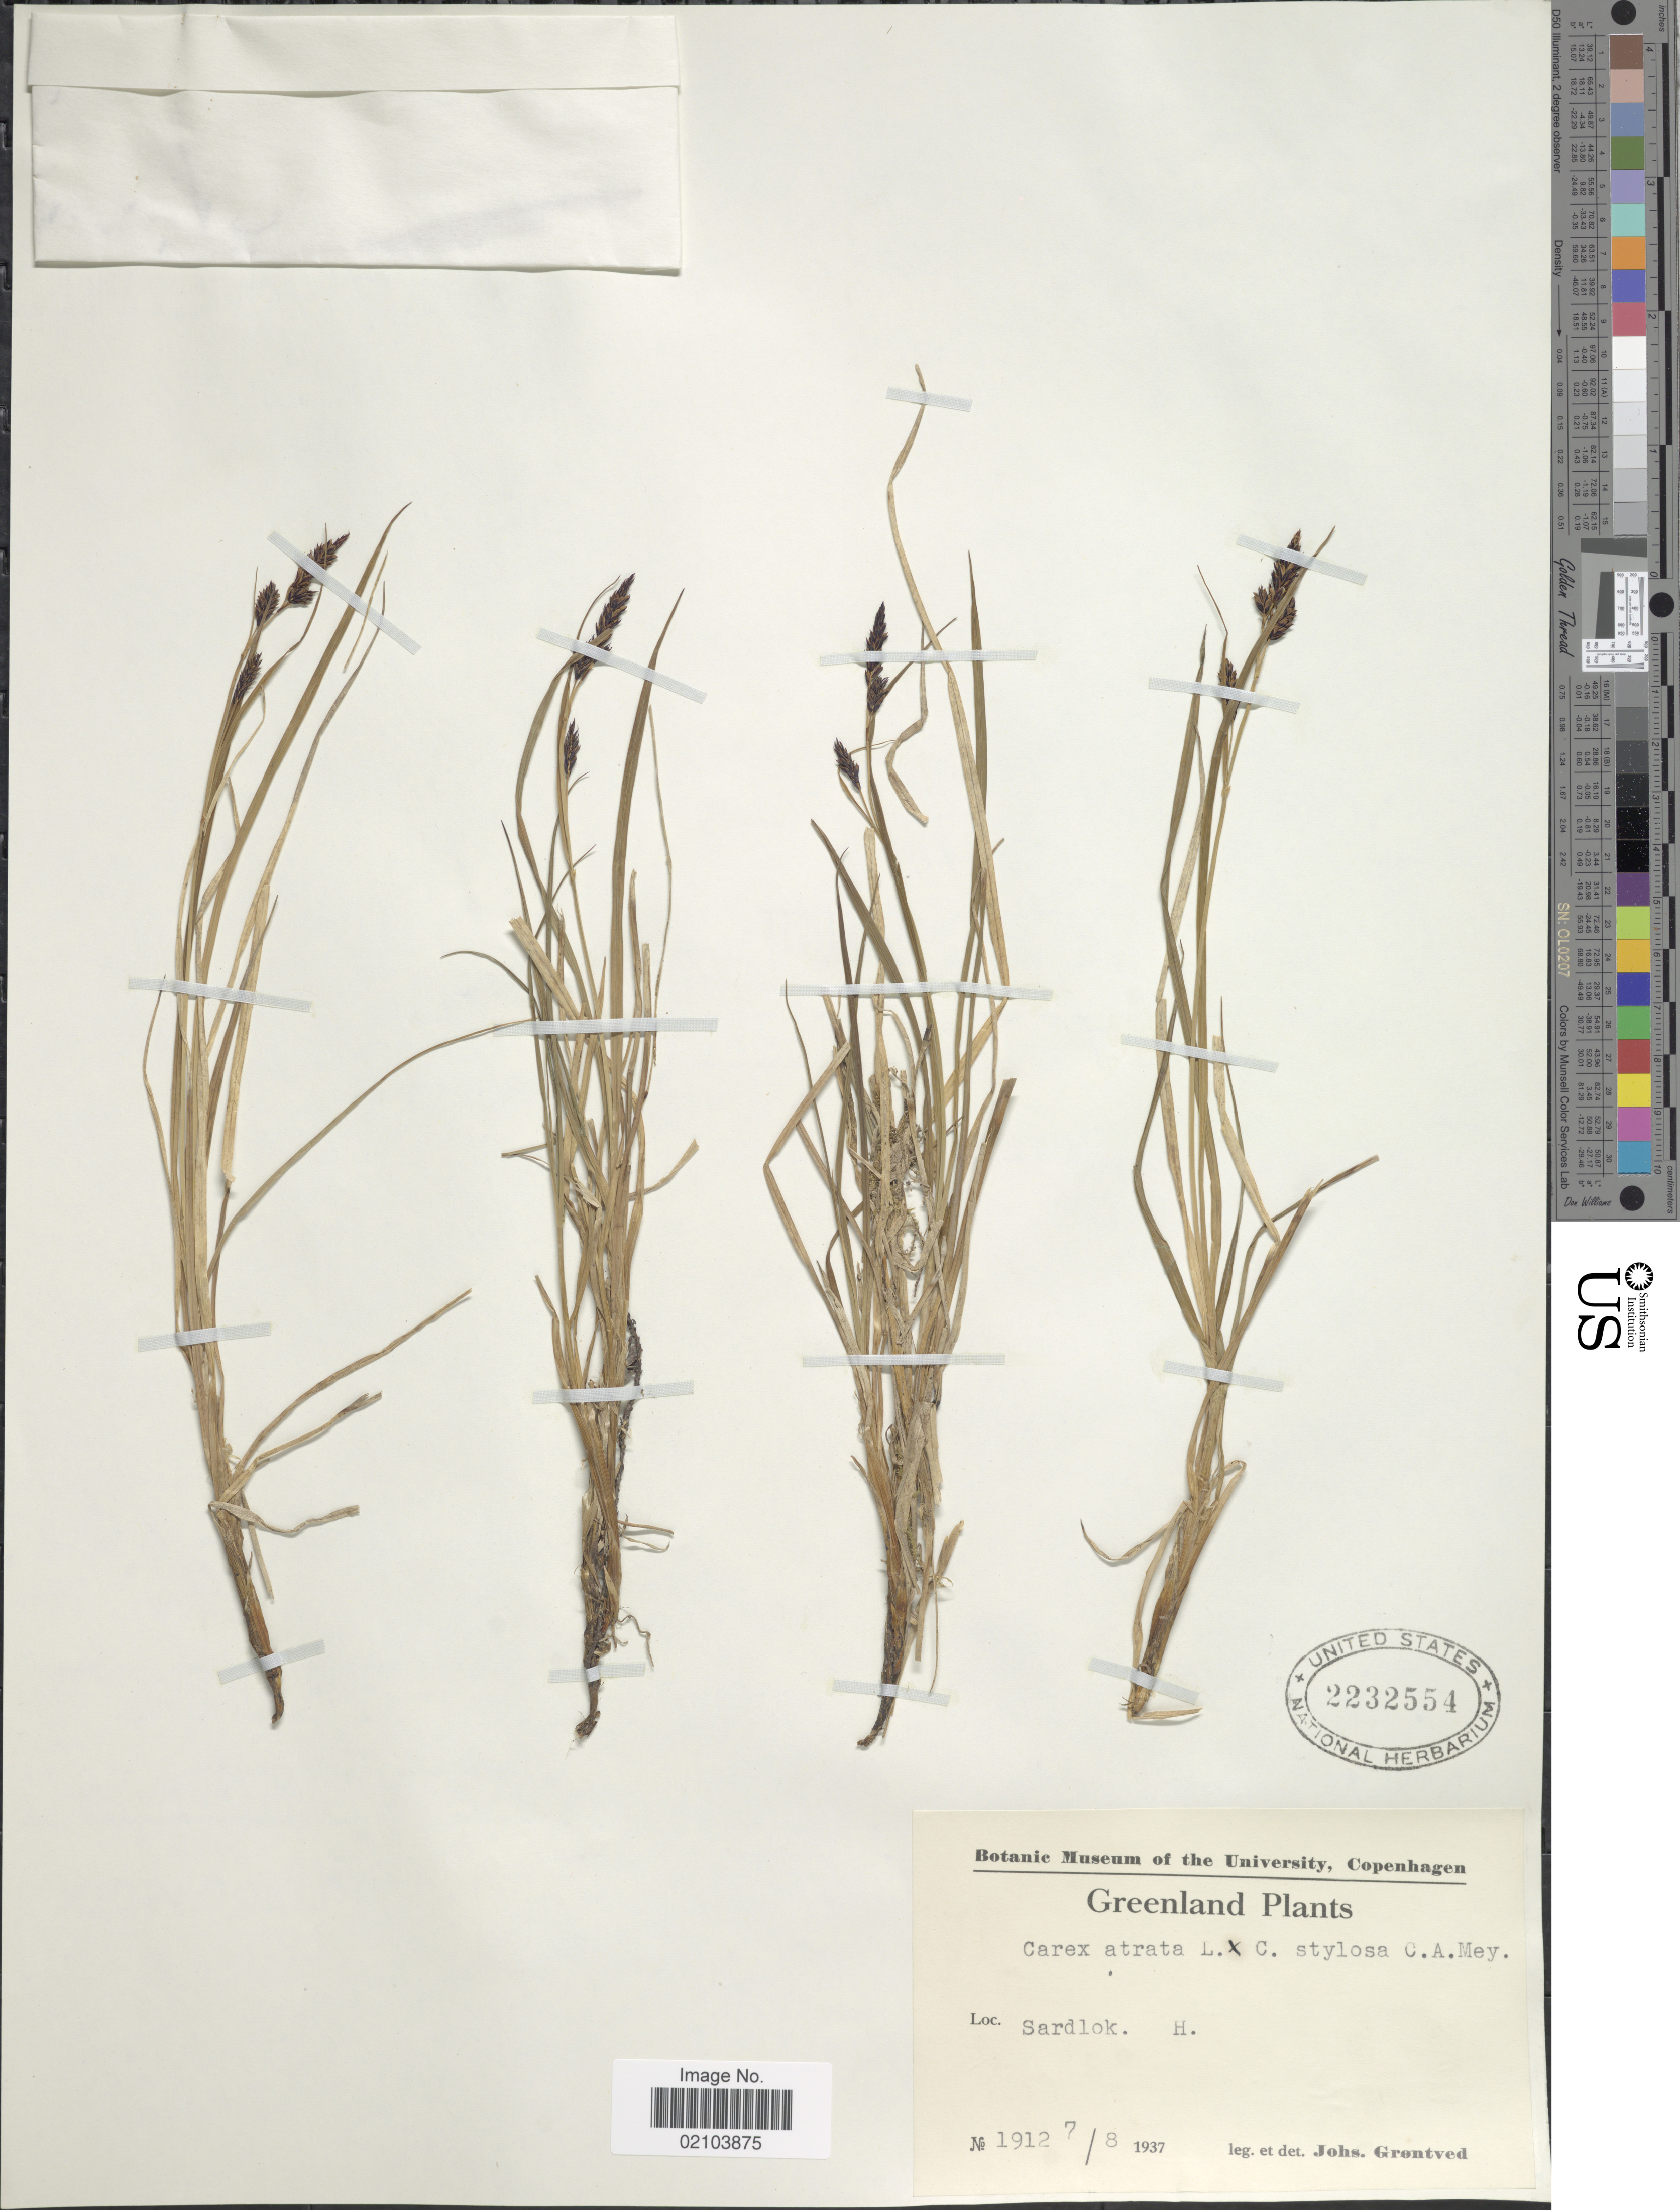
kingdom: Plantae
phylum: Tracheophyta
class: Liliopsida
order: Poales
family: Cyperaceae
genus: Carex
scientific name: Carex atrata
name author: L.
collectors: J. Gröntved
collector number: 1912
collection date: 1937-08-07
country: Greenland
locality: Sardlok. H.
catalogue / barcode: US 2232554